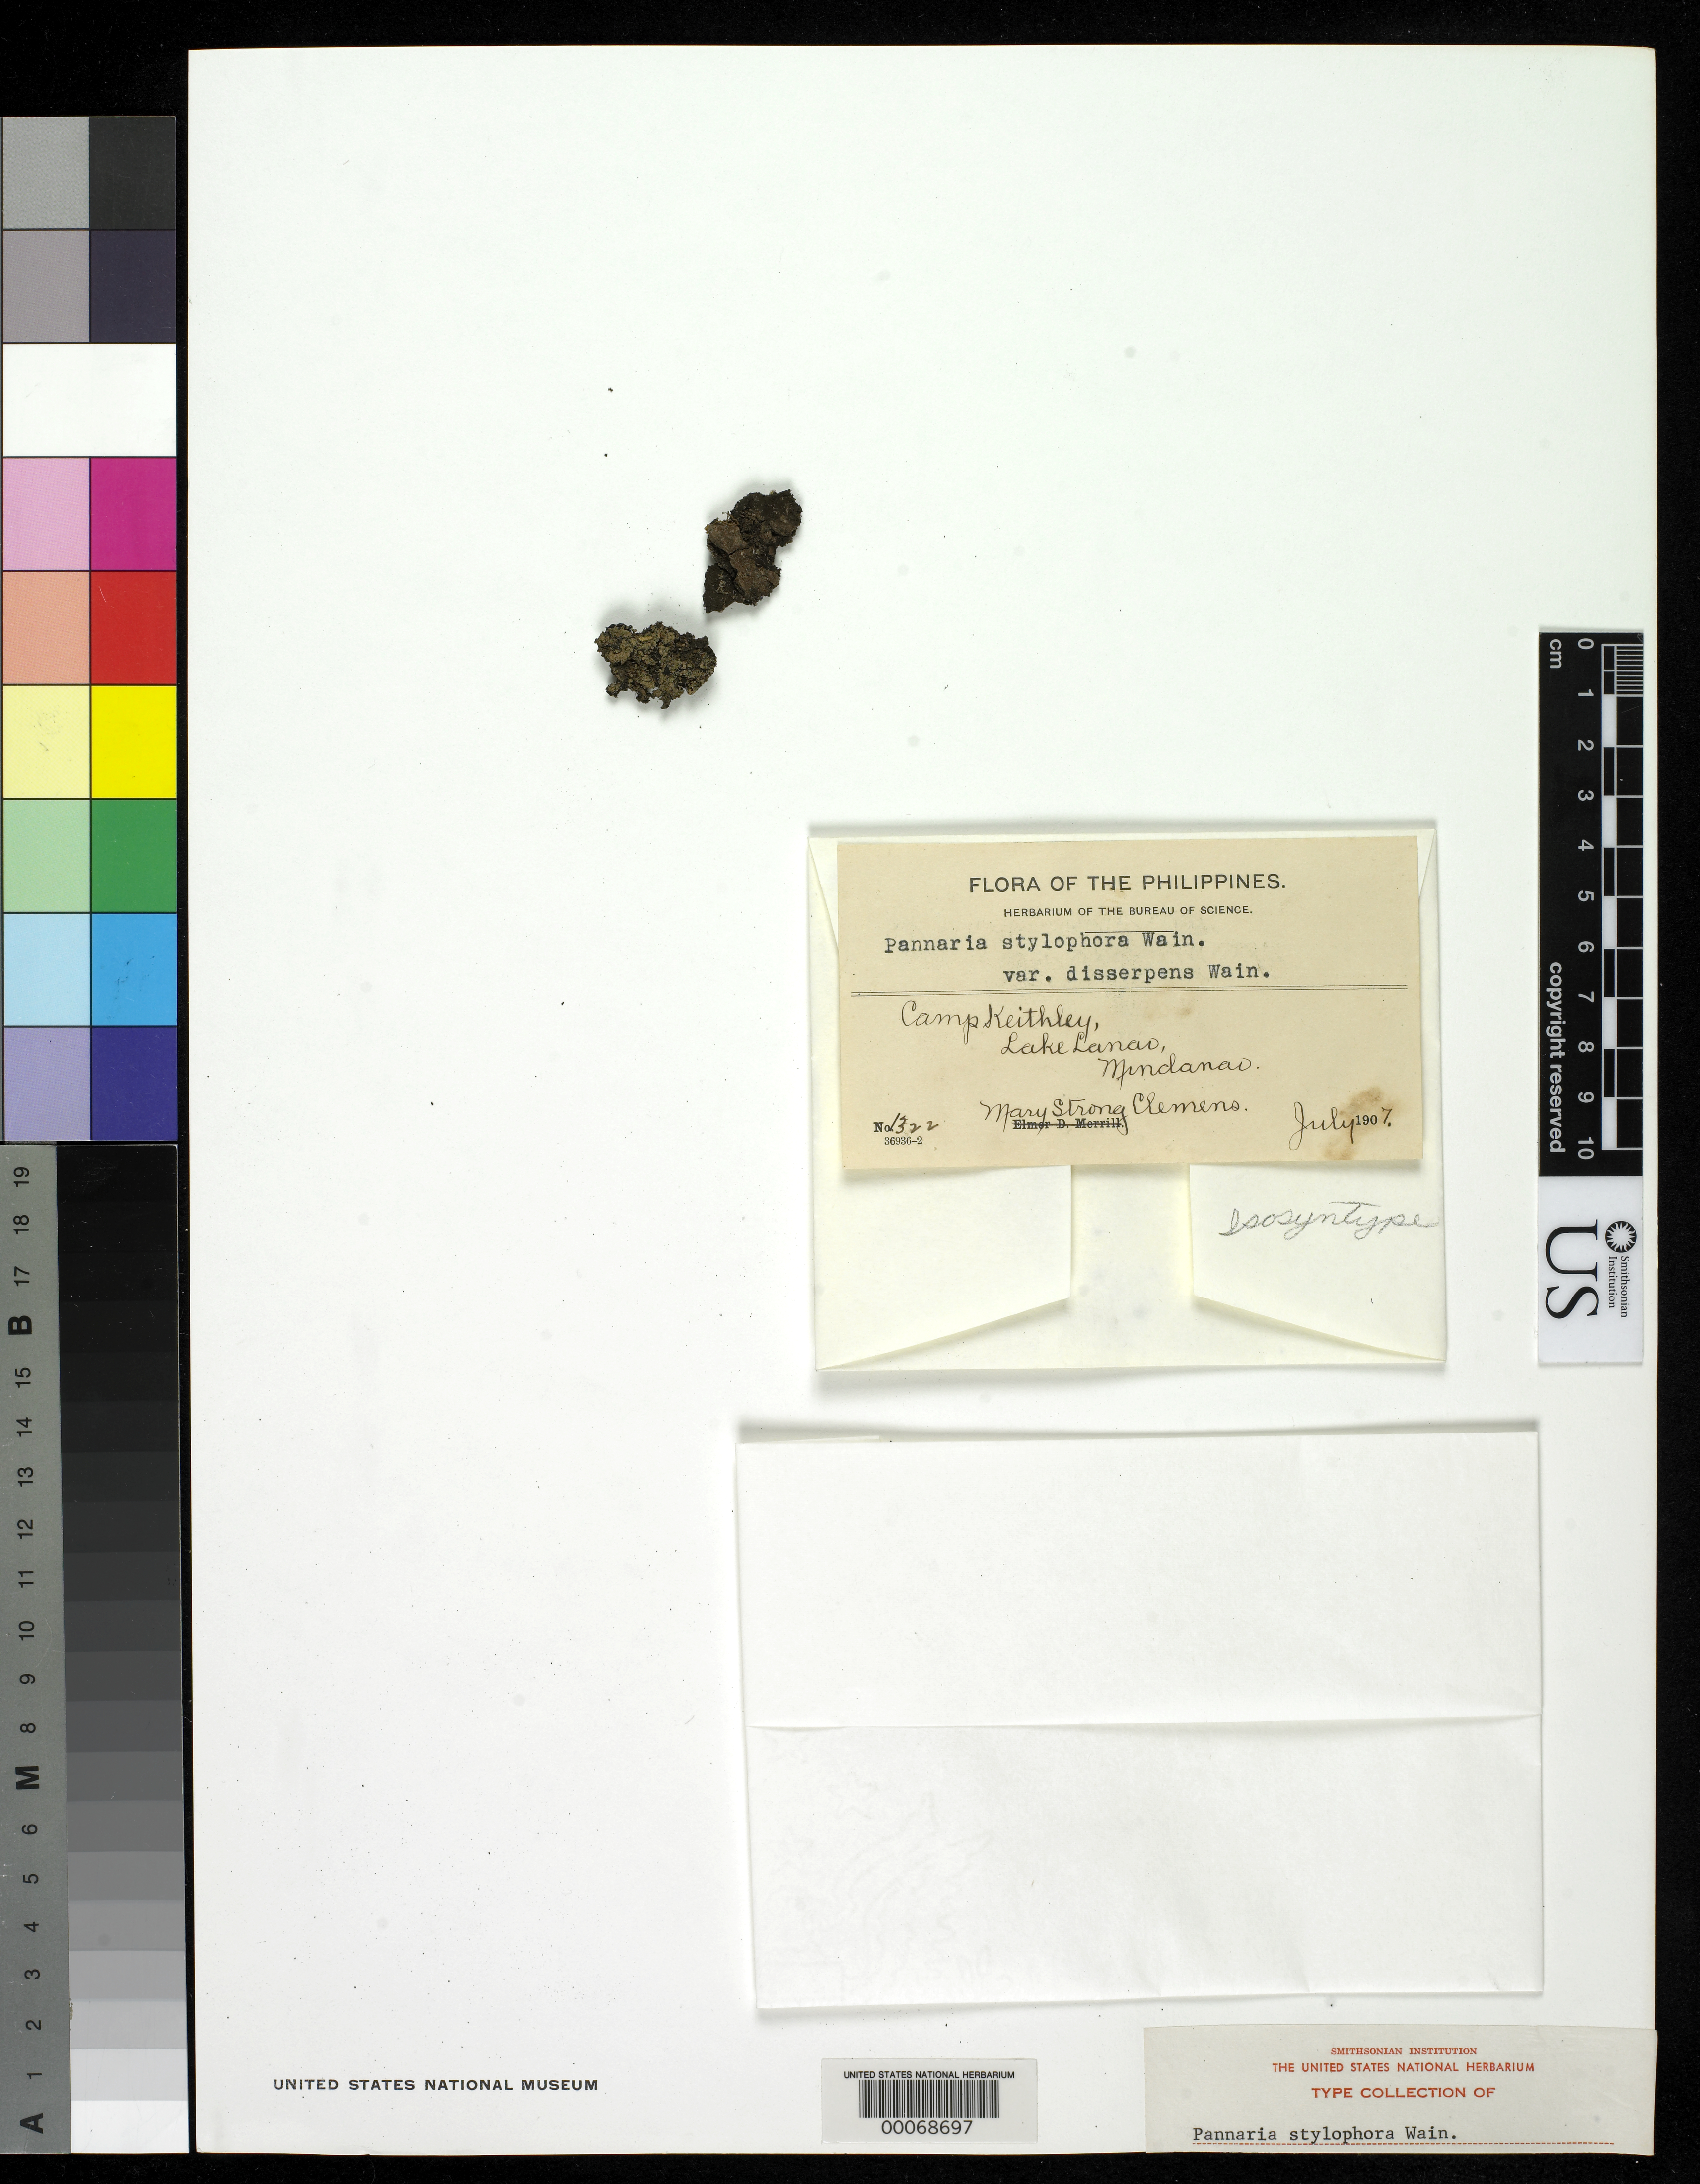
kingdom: Fungi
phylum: Ascomycota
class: Lecanoromycetes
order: Peltigerales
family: Pannariaceae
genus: Pannaria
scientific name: Pannaria stylophora var. disserpens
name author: Vain.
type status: Isosyntype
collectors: M. S. Clemens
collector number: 1322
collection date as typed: Jul 1907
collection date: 1907-07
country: Philippines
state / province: Muslim Mindanao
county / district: Lanao del Sur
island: Mindanao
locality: Lake Lanao, Camp Keithley.